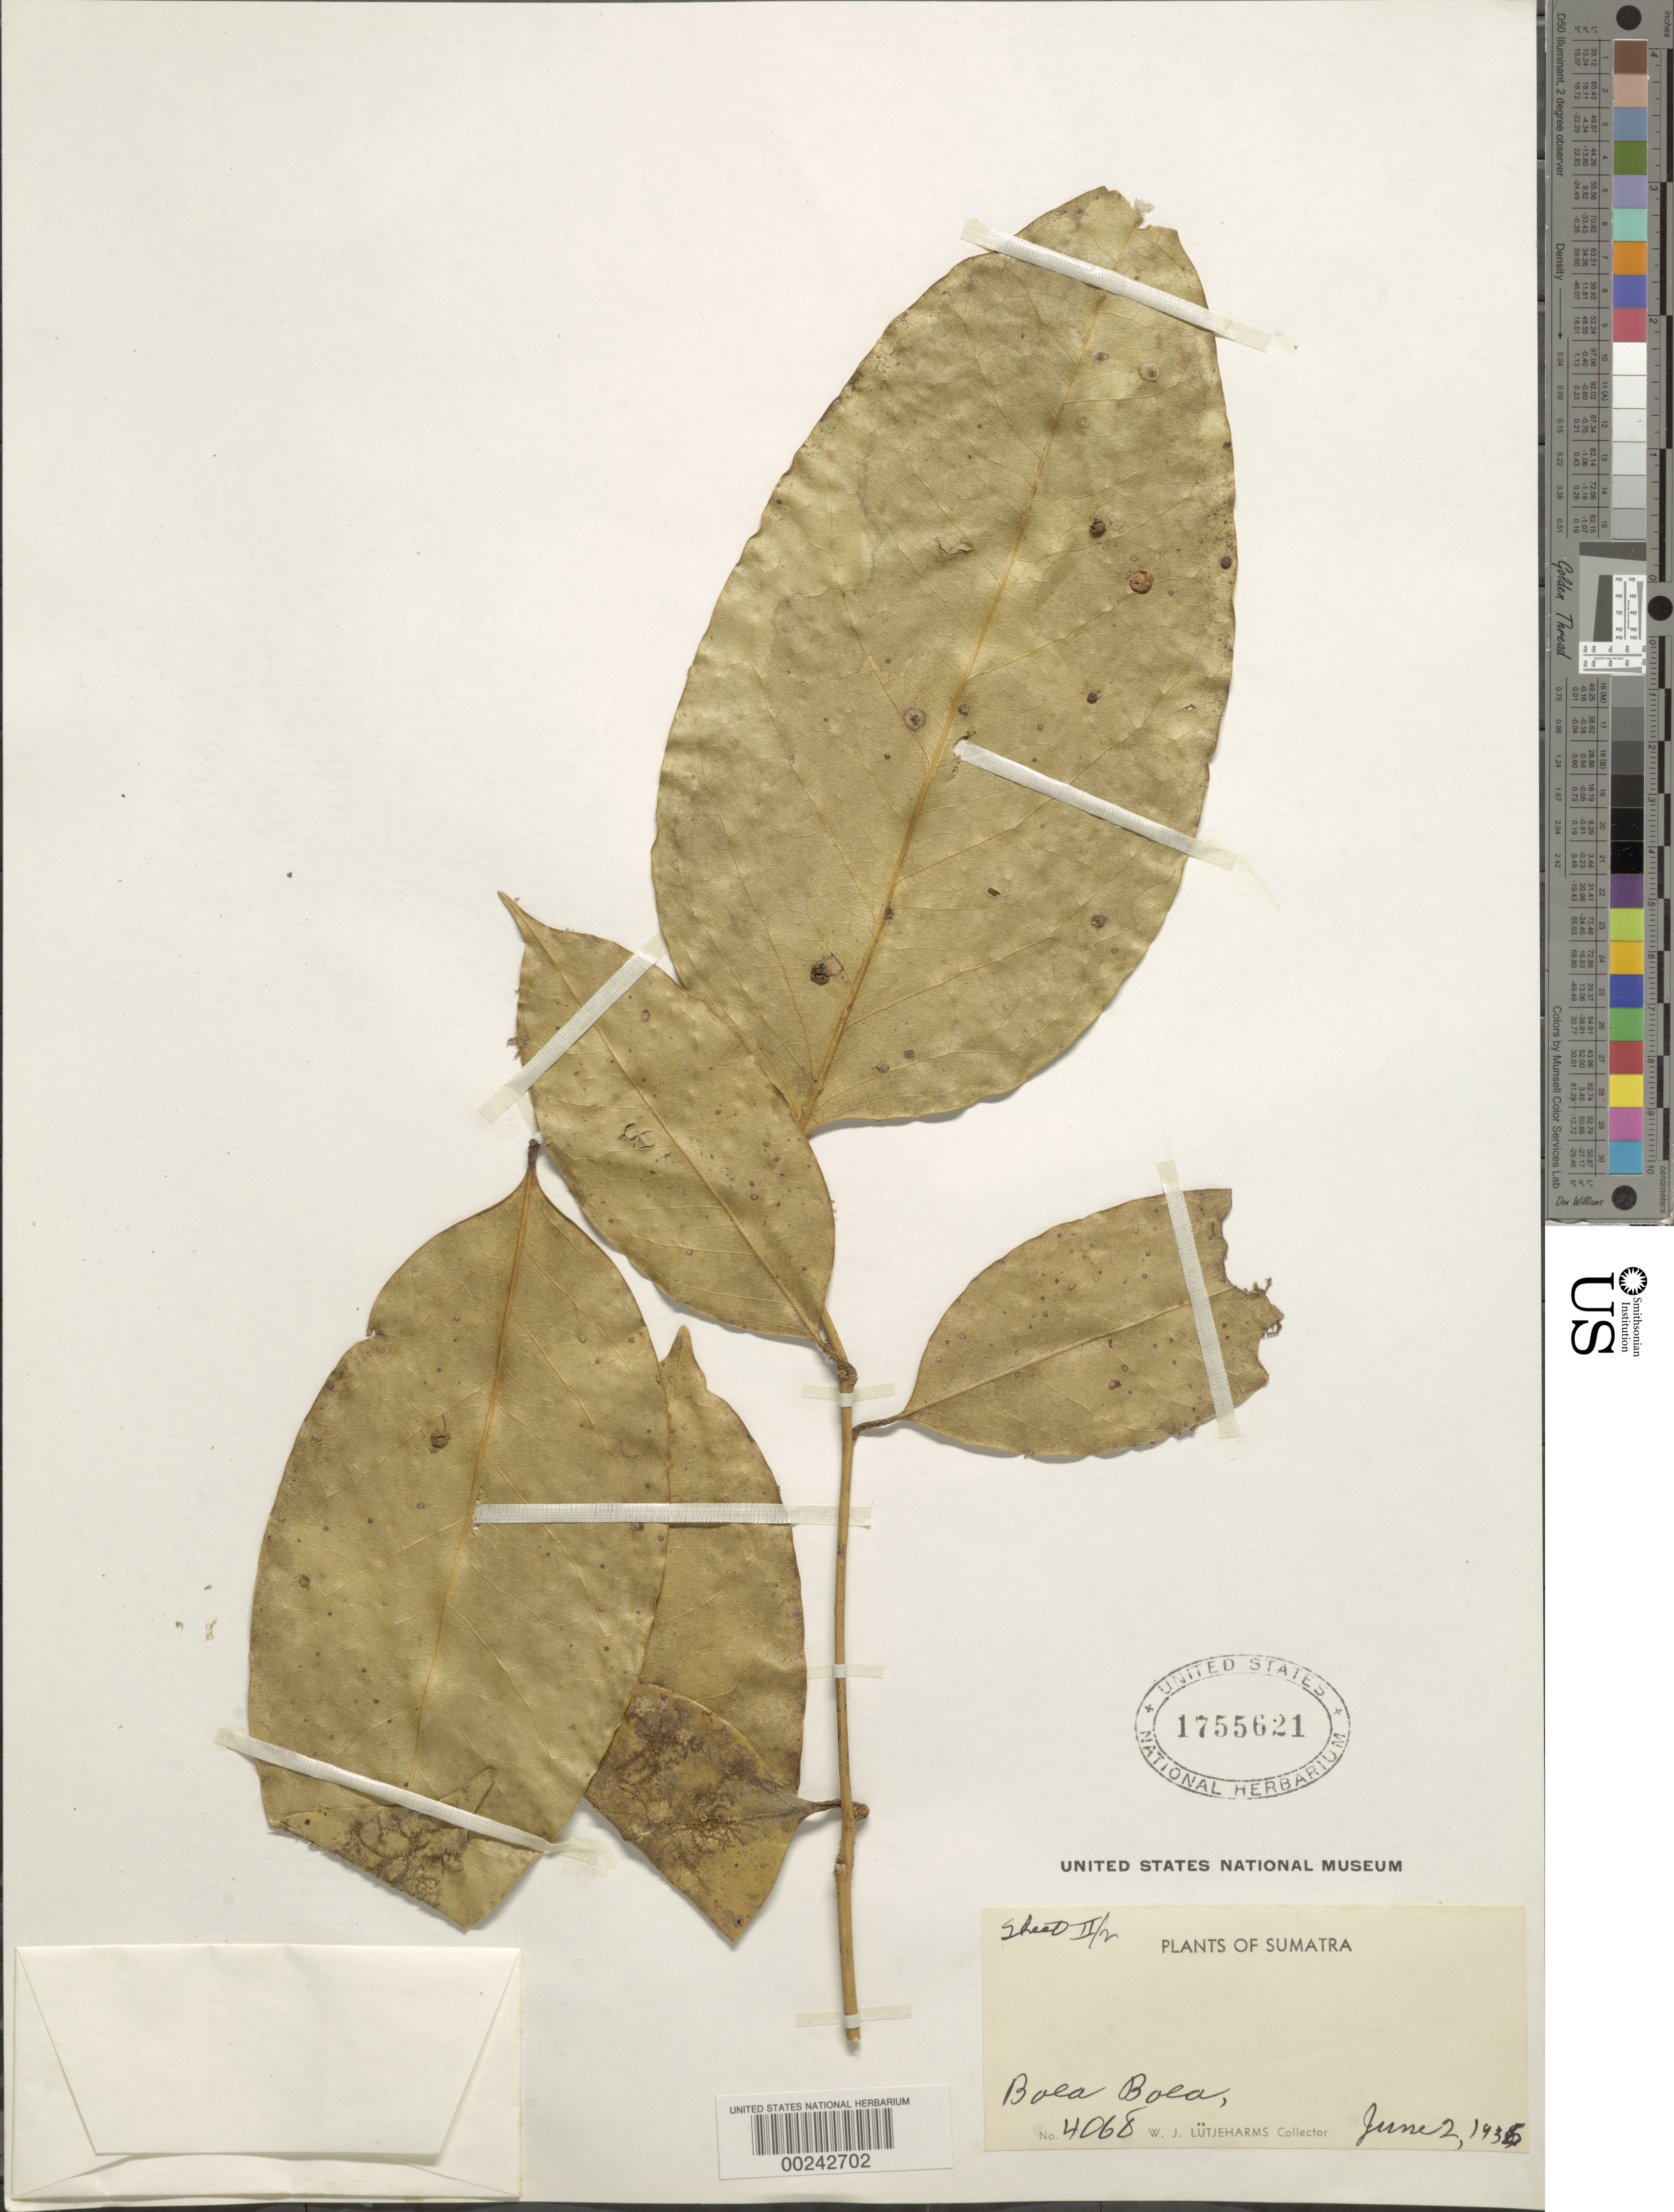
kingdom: Plantae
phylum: Tracheophyta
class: Magnoliopsida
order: Fabales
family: Fabaceae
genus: Intsia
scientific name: Intsia sp.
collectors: W. Lutjeharms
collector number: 4068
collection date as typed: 02 Jun 19--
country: Indonesia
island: Sumatra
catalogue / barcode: US 1755621